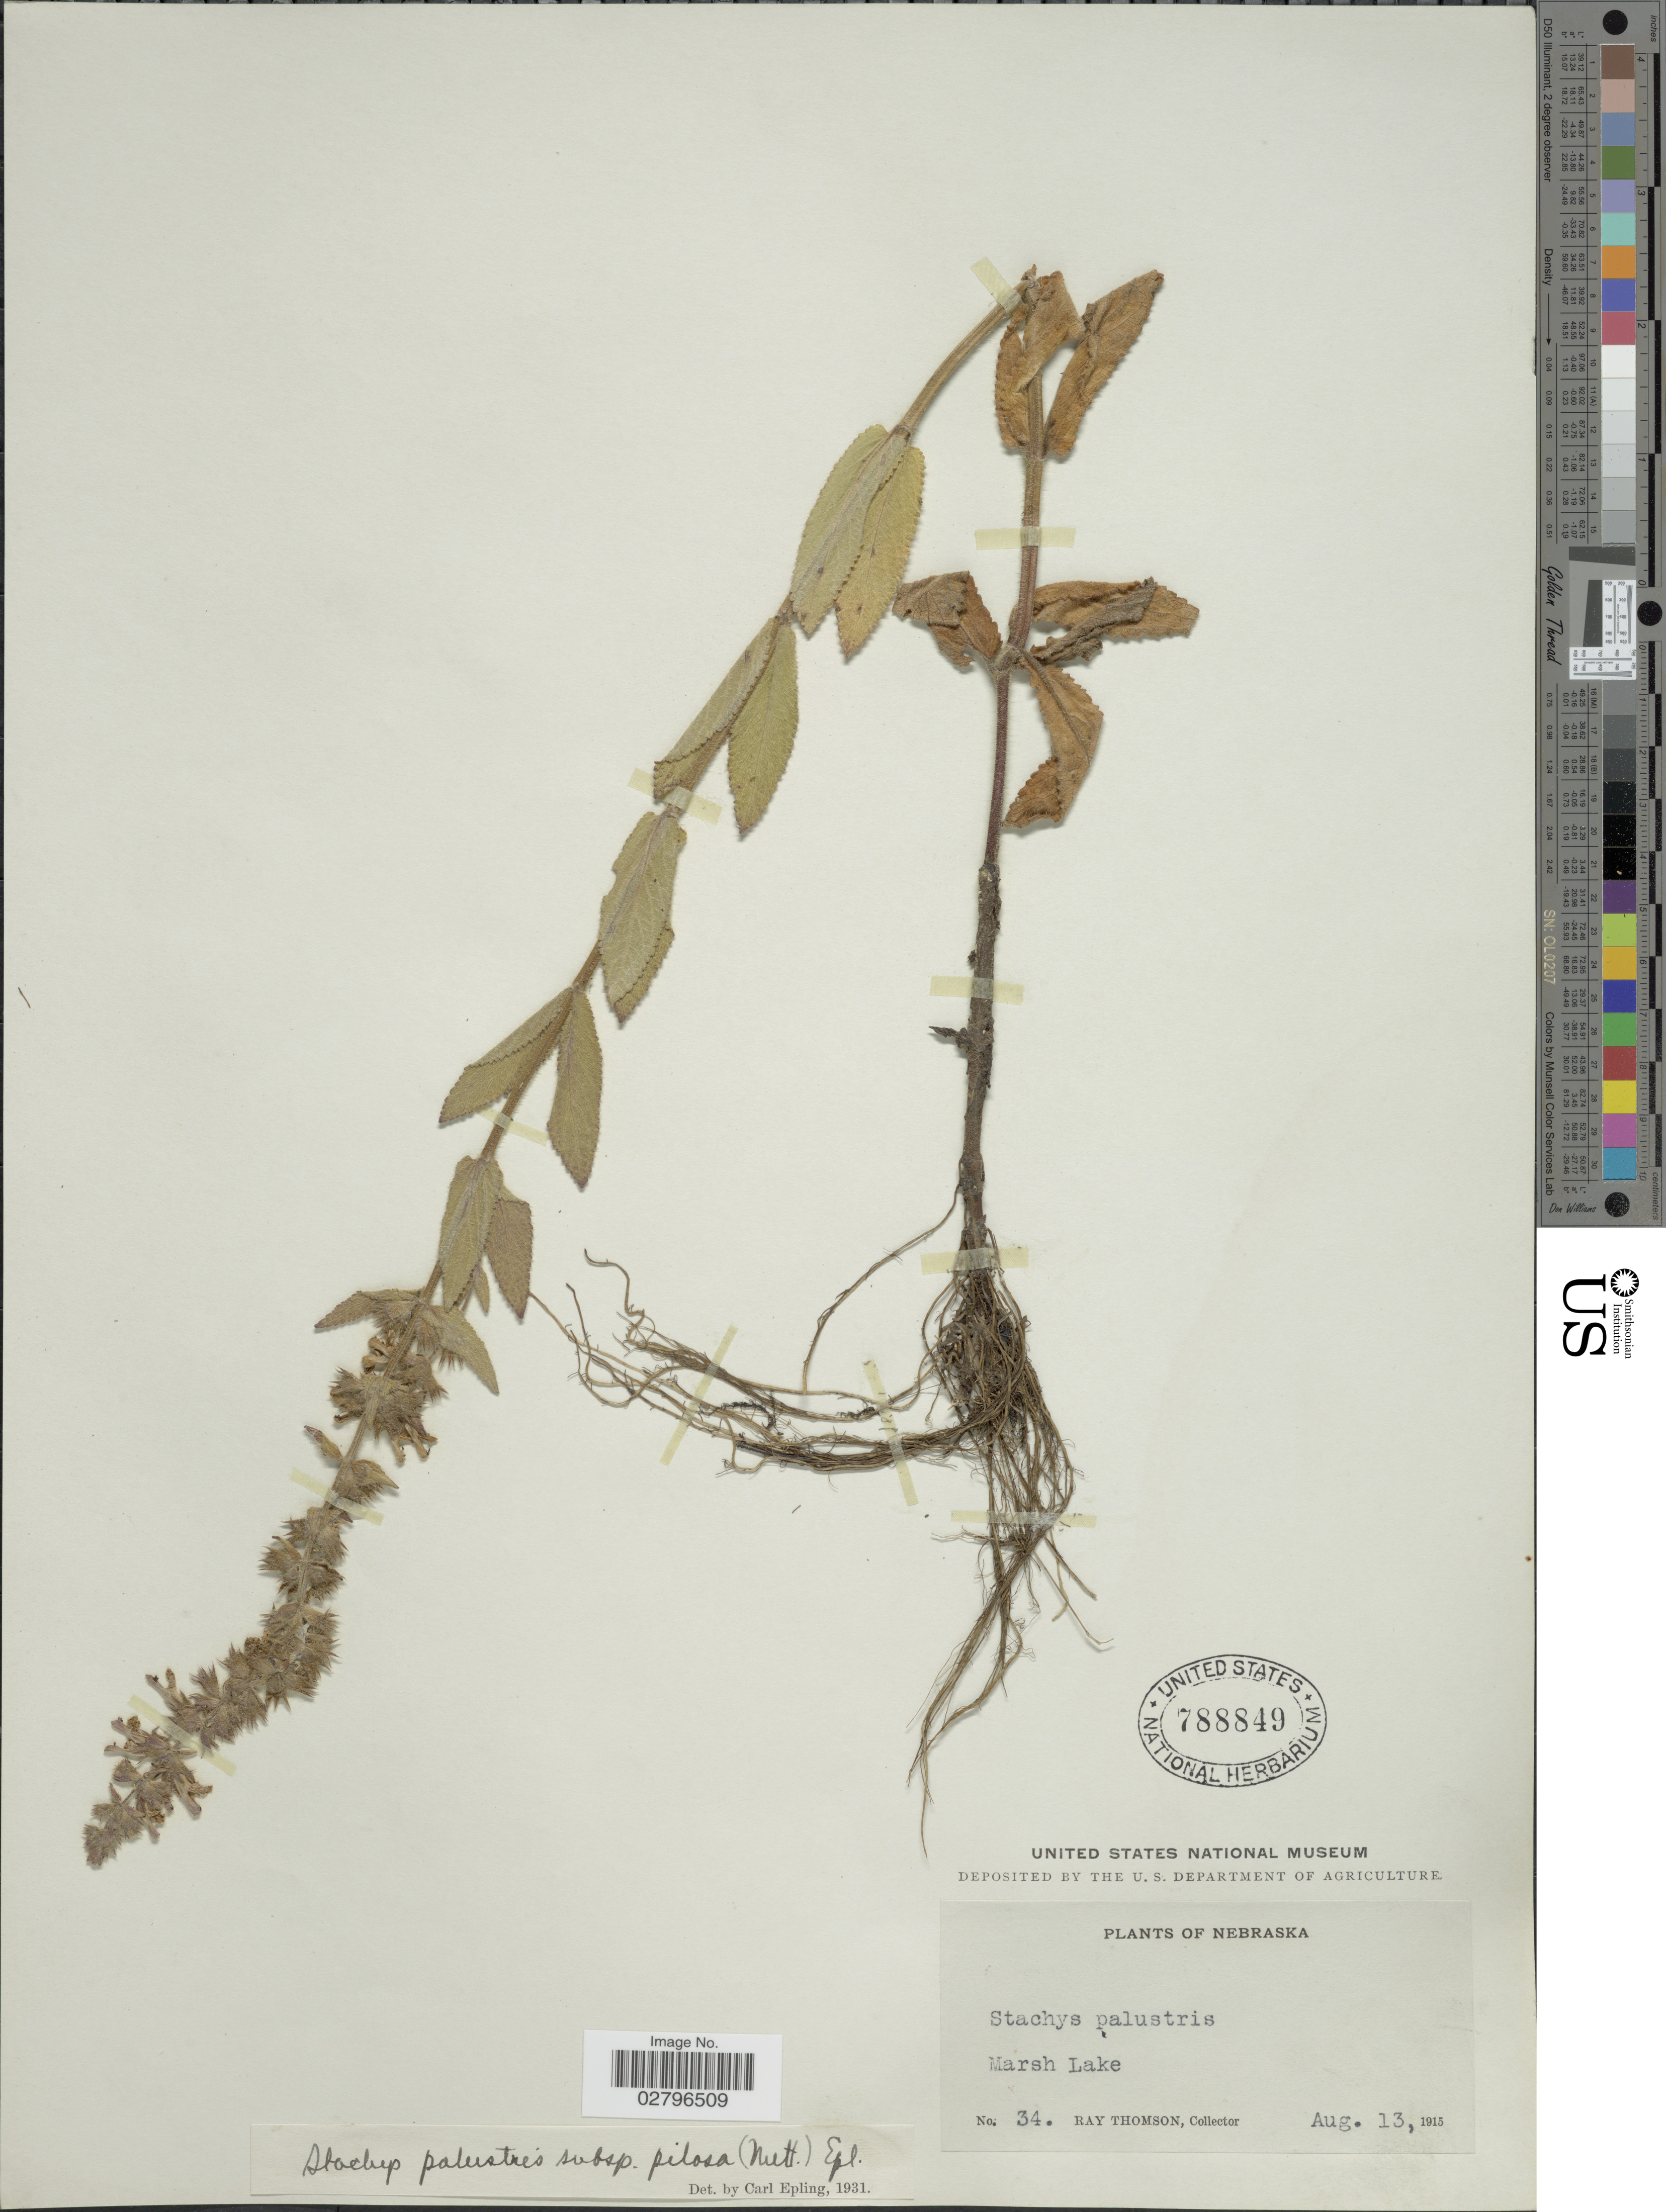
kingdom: Plantae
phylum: Tracheophyta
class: Magnoliopsida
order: Lamiales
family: Lamiaceae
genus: Stachys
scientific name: Stachys palustris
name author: L.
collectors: R. Thomson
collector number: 34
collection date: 1915-08-13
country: United States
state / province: Nebraska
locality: Marsh Lake.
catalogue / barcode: US 788849